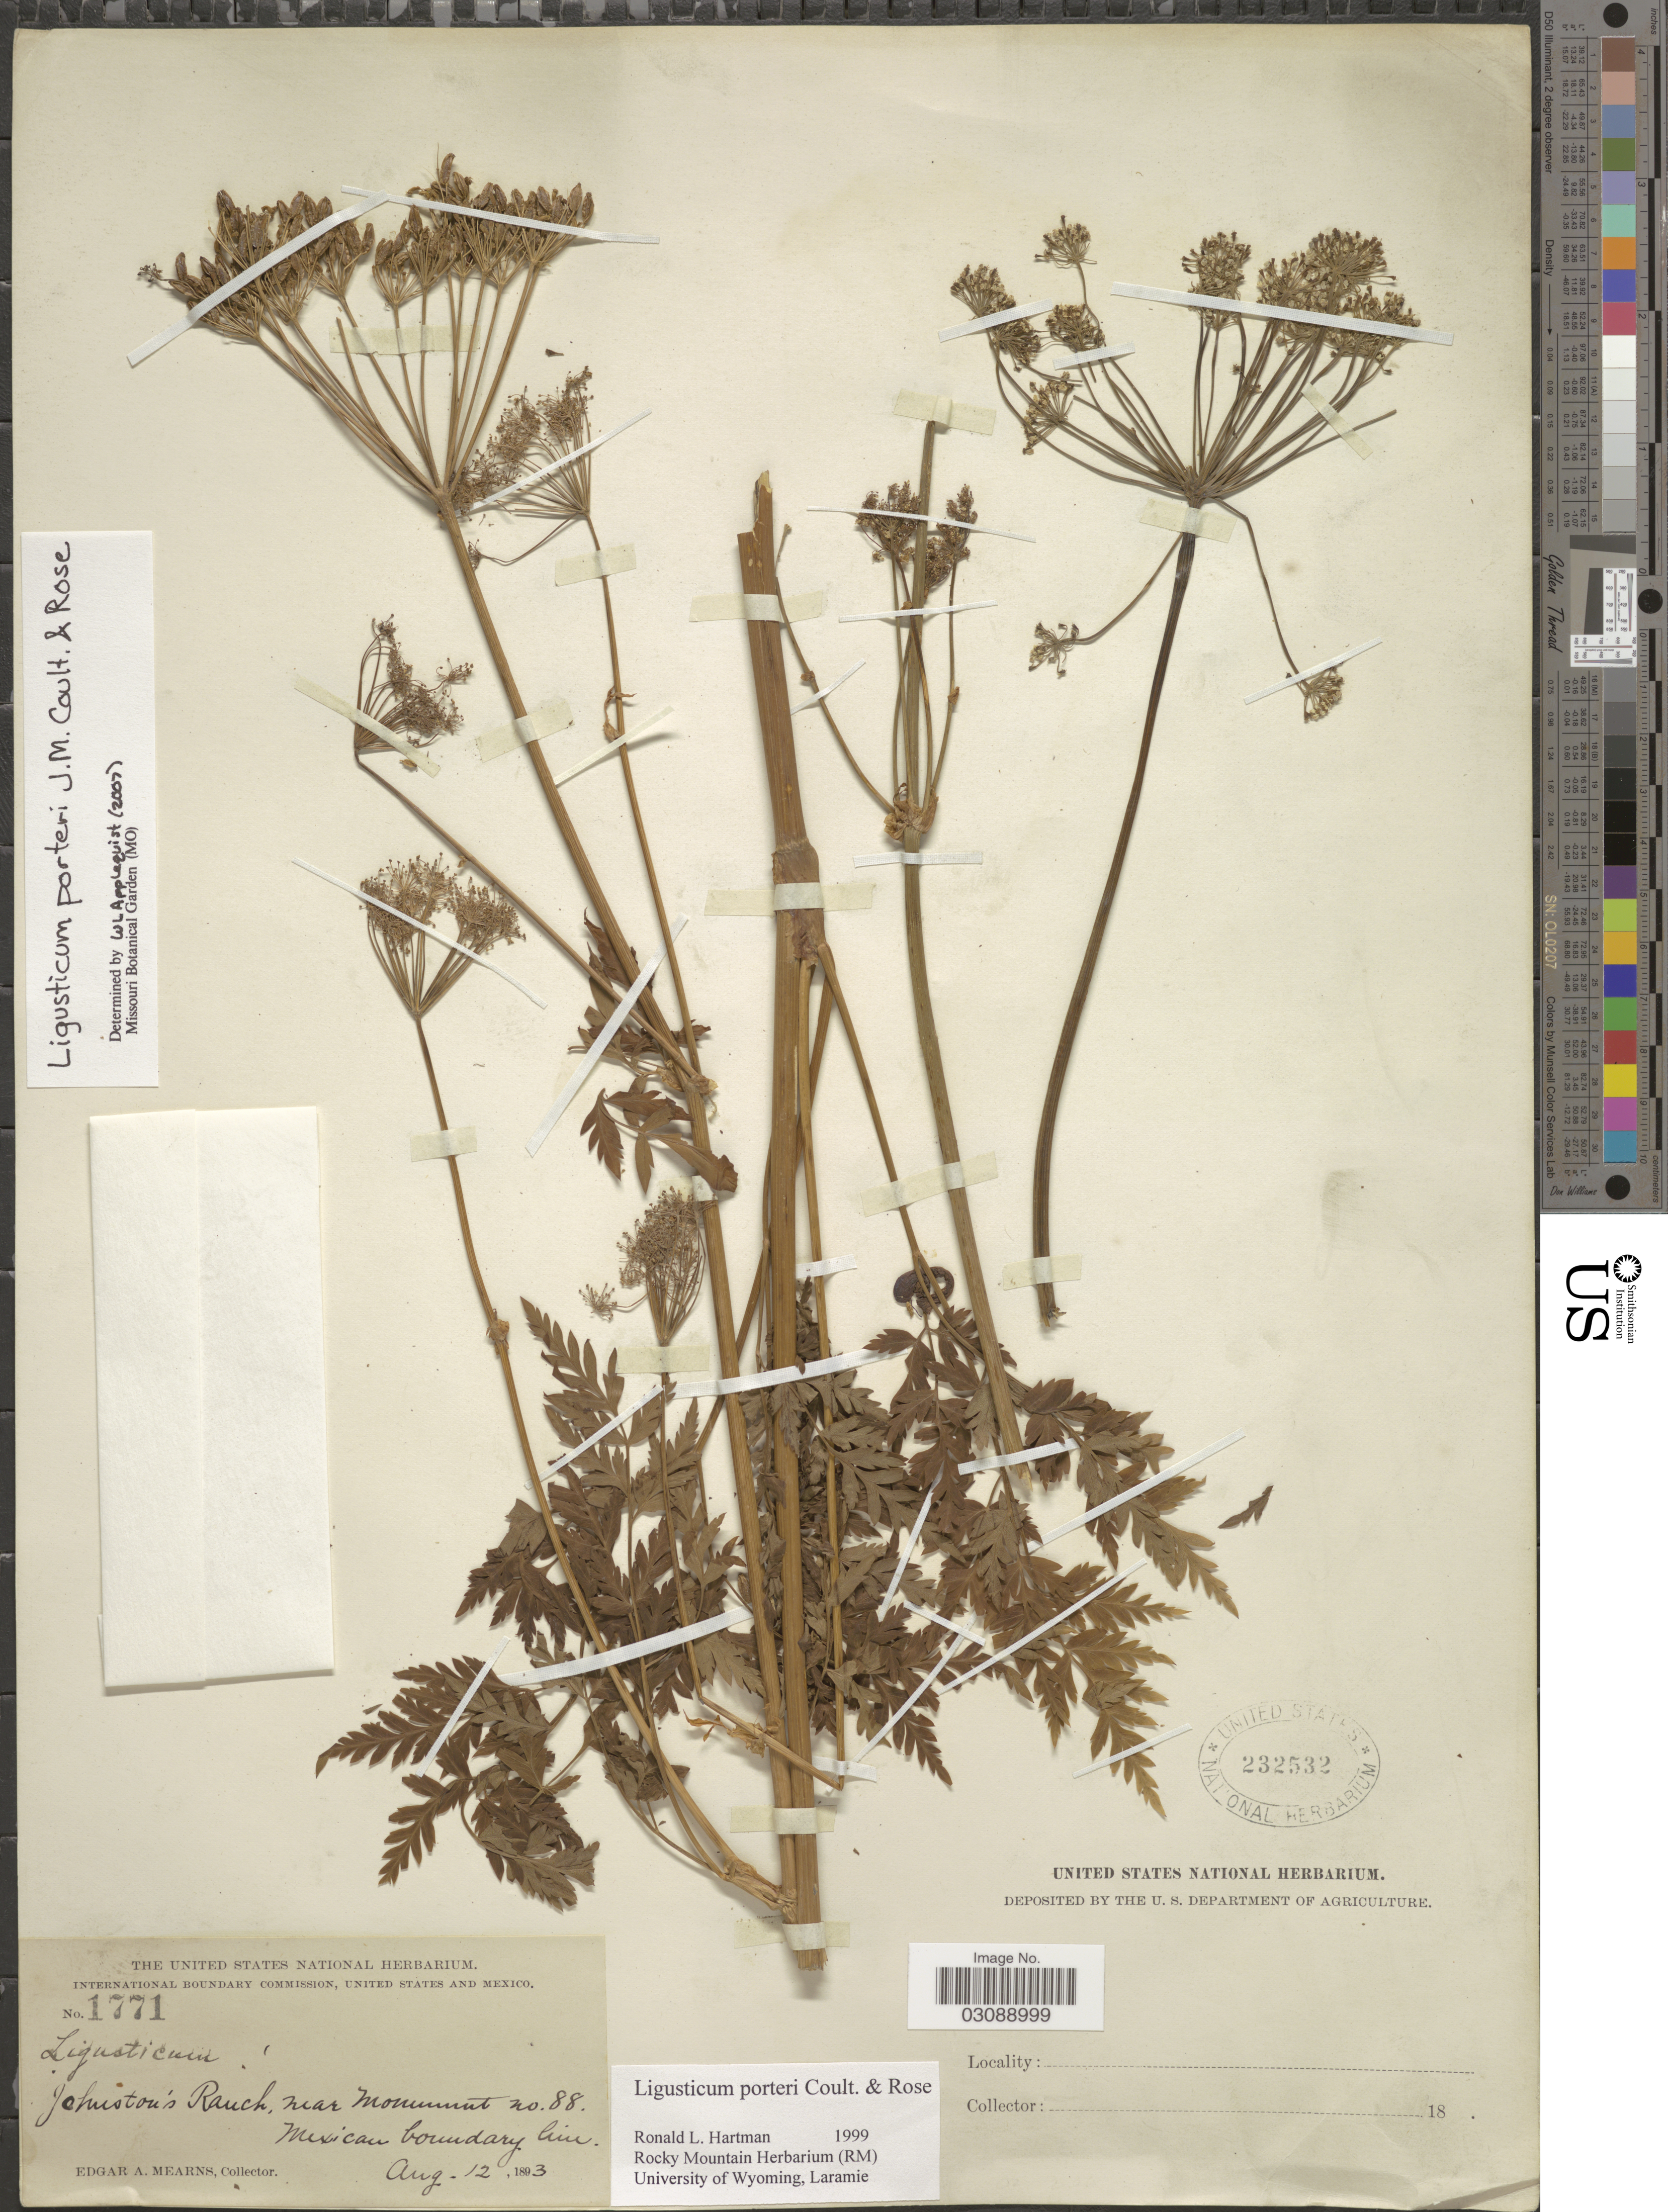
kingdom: Plantae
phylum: Tracheophyta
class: Magnoliopsida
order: Apiales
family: Apiaceae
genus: Ligusticum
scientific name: Ligusticum porteri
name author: J.M. Coult. & Rose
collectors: E. A. Mearns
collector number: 1771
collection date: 1893-08-12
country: Mexico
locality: Johnston's Ranch, near Monument no. 88. Mexican boundary line.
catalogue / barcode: US 232532